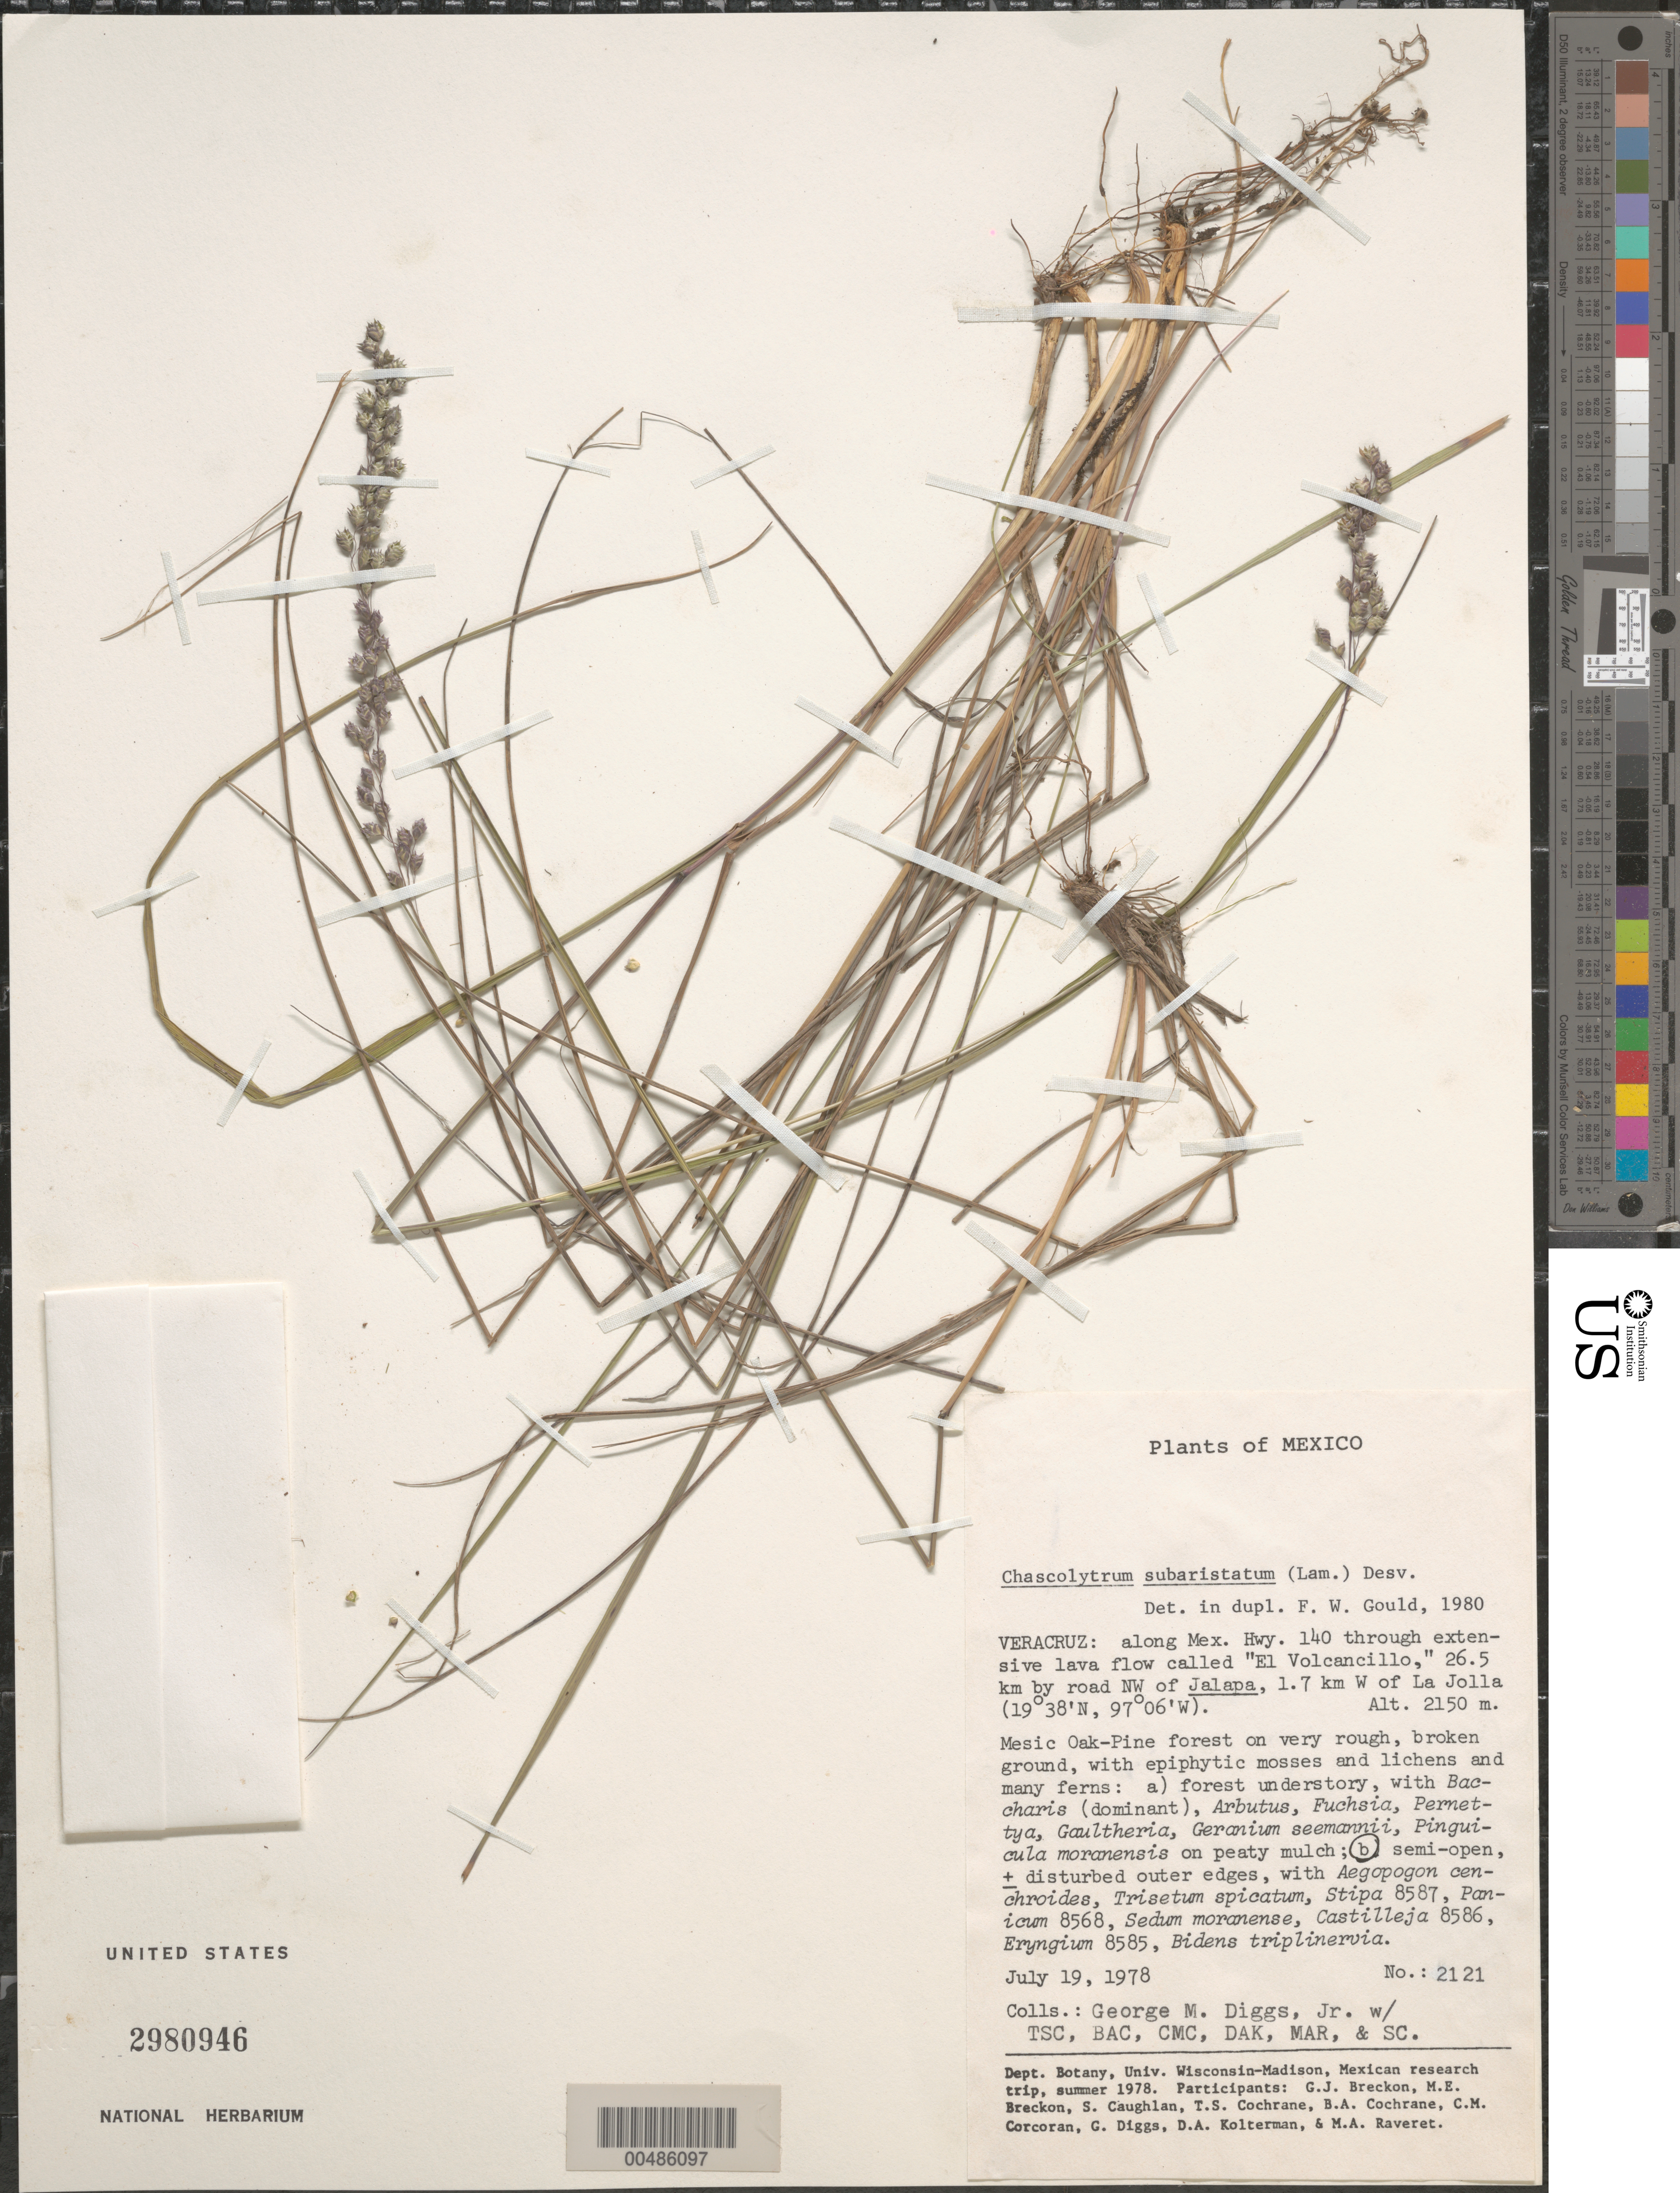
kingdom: Plantae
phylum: Tracheophyta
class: Liliopsida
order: Poales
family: Poaceae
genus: Chascolytrum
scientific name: Chascolytrum subaristatum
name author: (Lam.) Desv.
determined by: Gould, F. W.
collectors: G. Diggs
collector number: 2121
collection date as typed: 19 Jul 1978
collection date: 1978-07-19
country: Mexico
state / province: Veracruz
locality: Along Mex. Hwy. 140 through lava flow called El Volcancillo, 26.5 km by road NW of Jalapa, 1.7. km W of La Jolla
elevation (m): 2150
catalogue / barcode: US 2980946